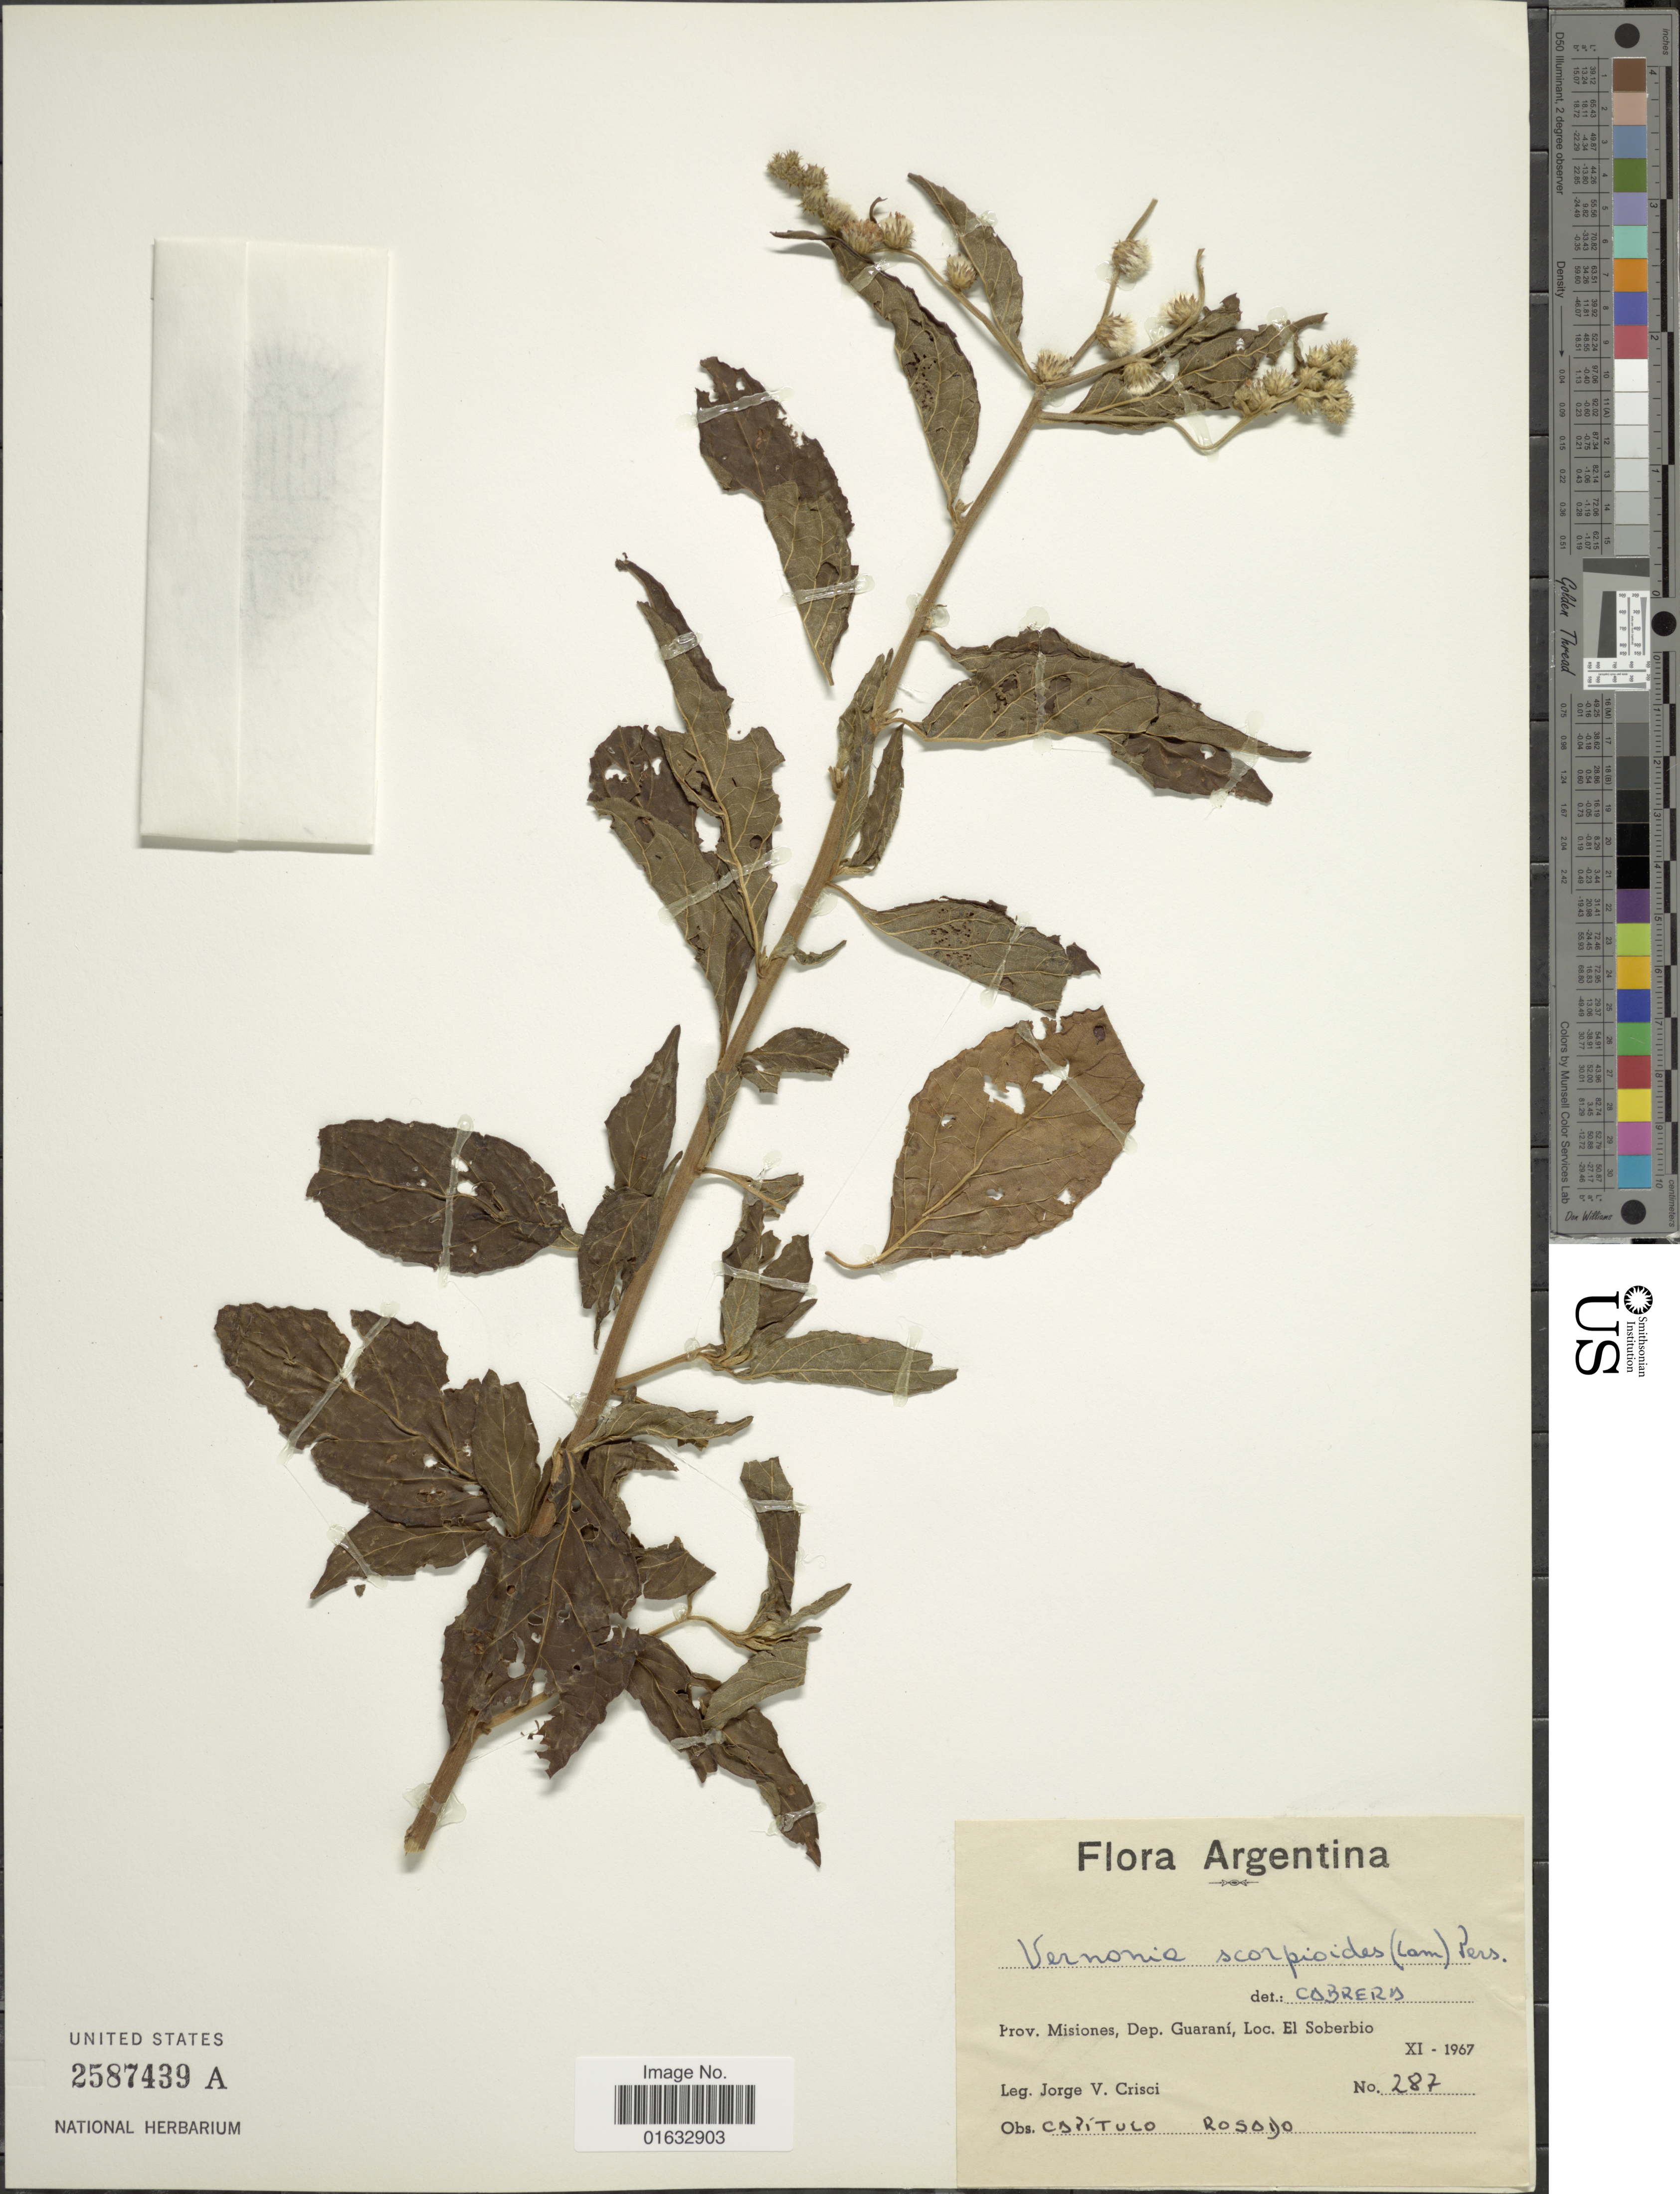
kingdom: Plantae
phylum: Tracheophyta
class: Magnoliopsida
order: Asterales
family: Asteraceae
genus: Cyrtocymura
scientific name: Cyrtocymura scorpioides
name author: (Lam.) H. Rob.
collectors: J. Crisci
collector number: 287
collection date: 1967-11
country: Argentina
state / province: Misiones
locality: Dep. Guarani. El Soberbio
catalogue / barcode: US 2587439A